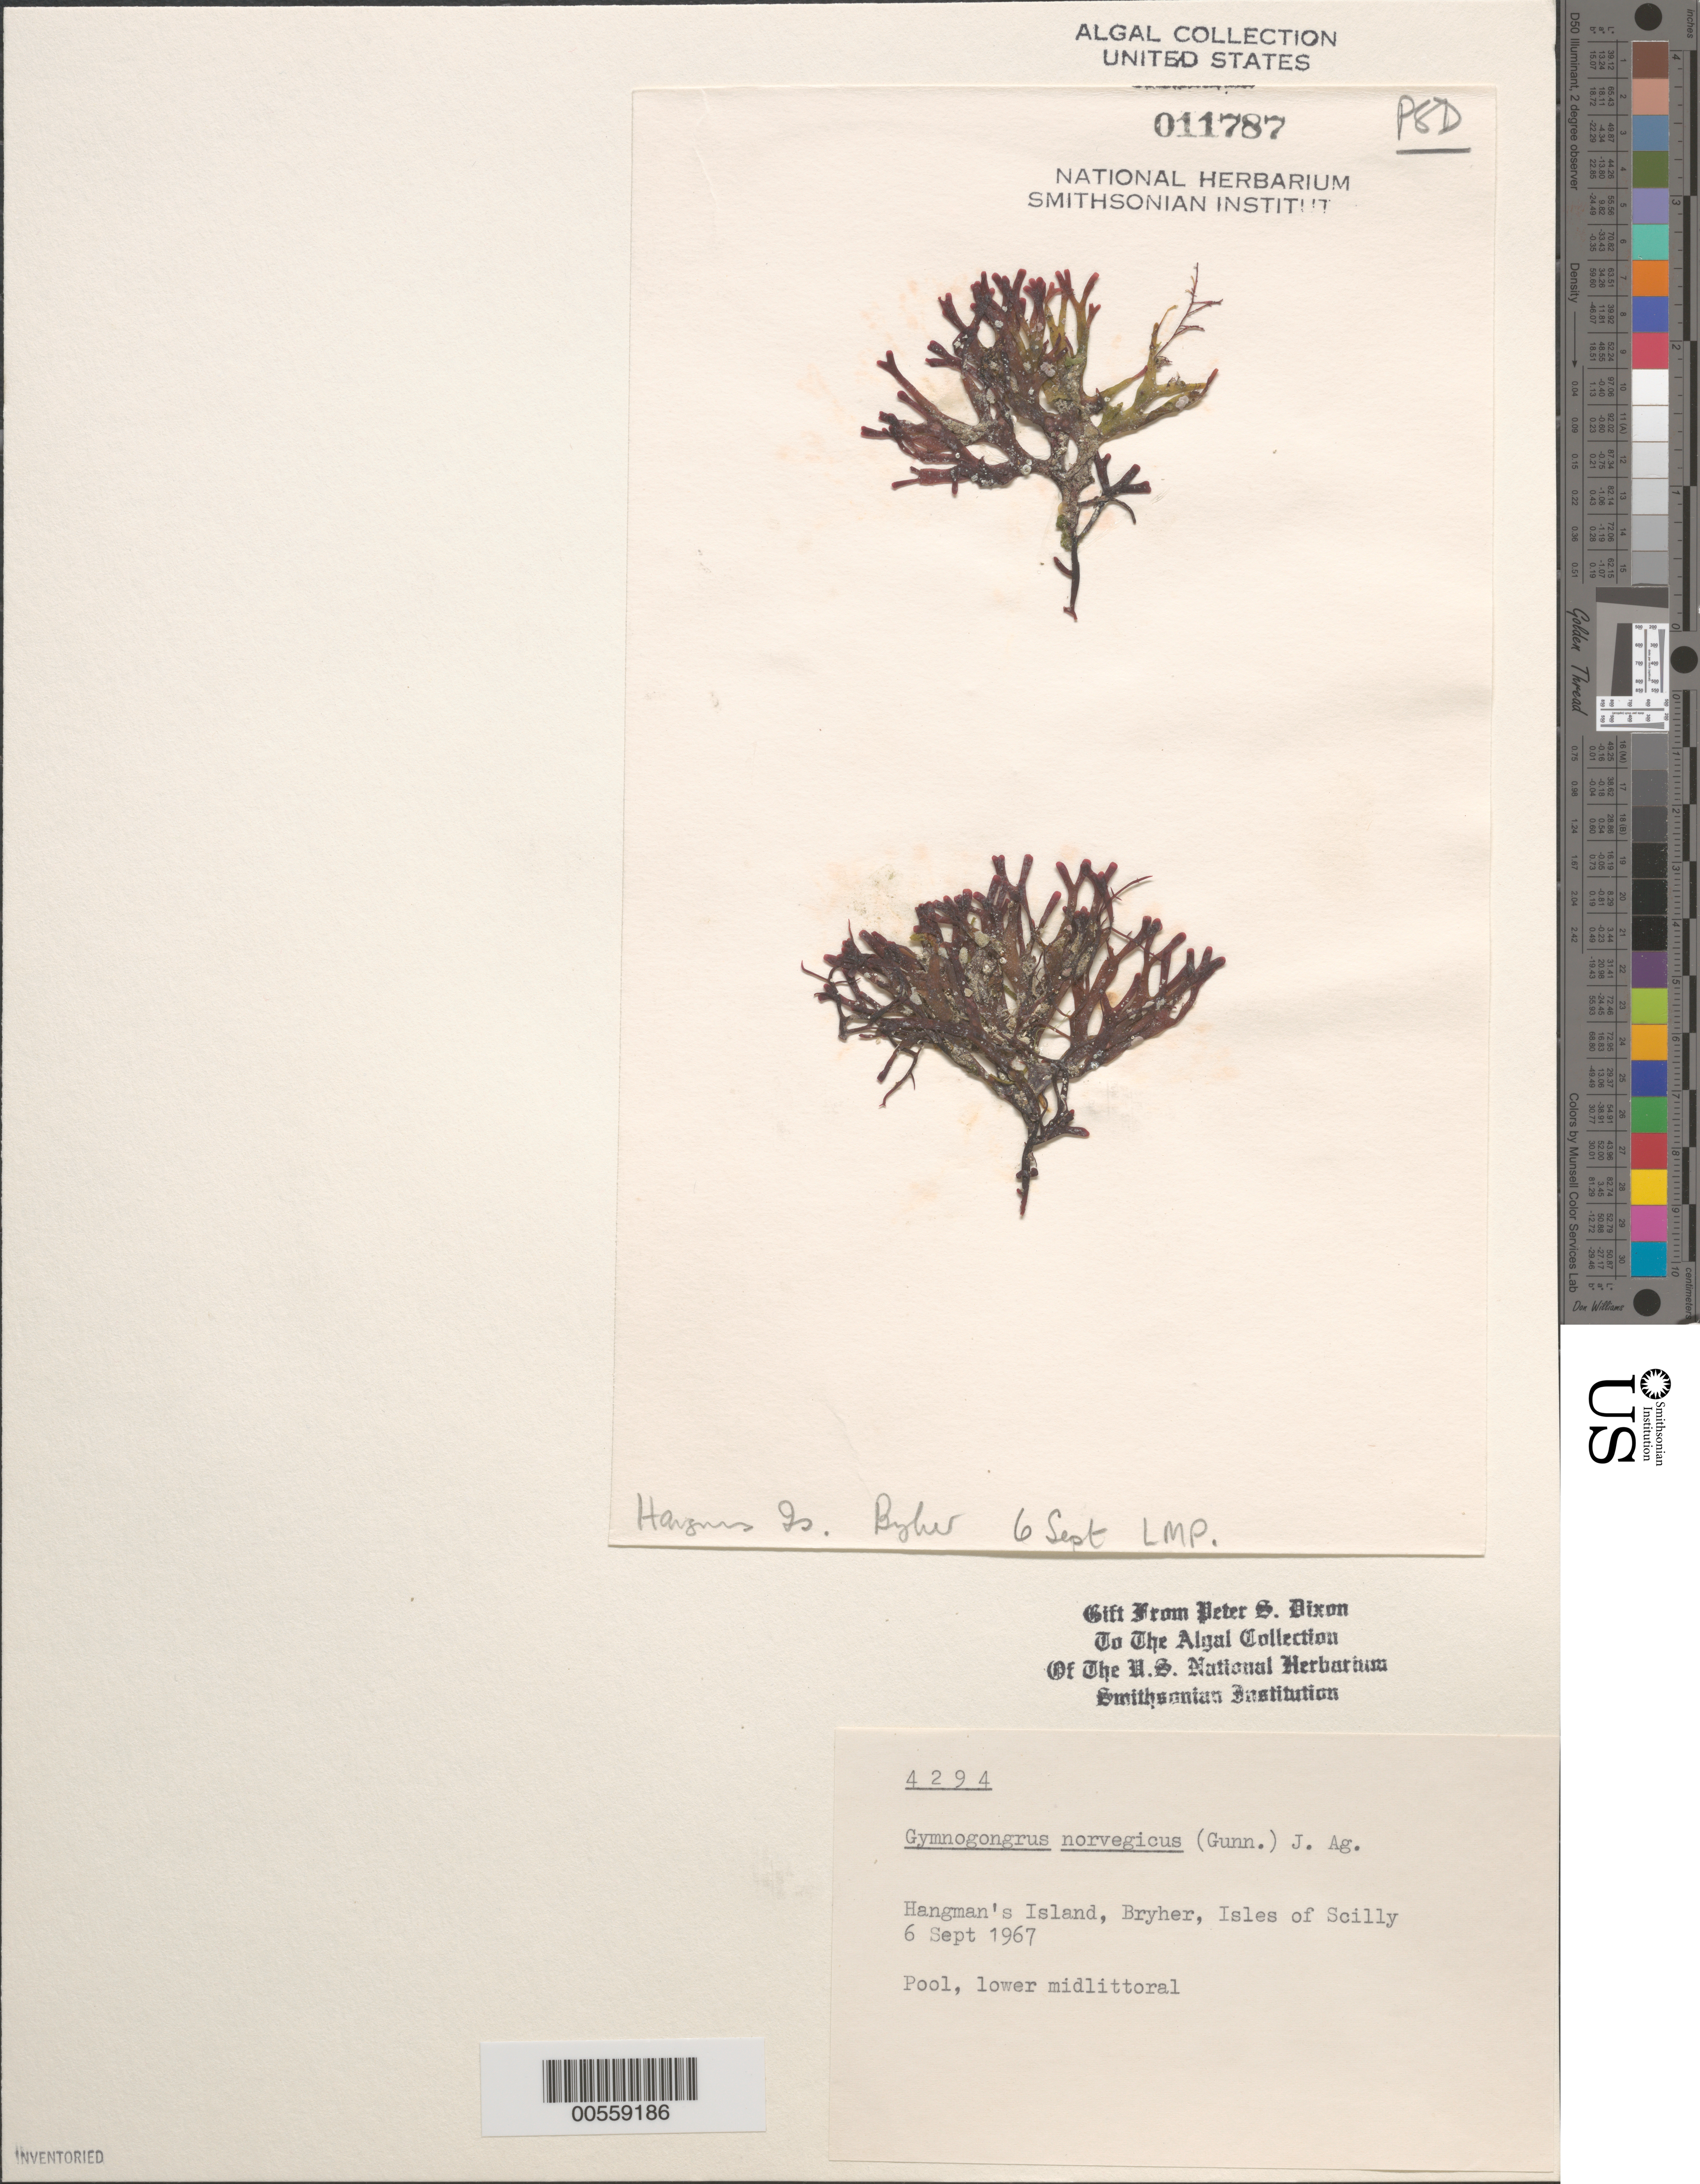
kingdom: Plantae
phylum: Rhodophyta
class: Florideophyceae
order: Gigartinales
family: Gigartinaceae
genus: Chondrus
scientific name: Chondrus crispus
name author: Stackh.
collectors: P. S. Dixon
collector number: PSD 4294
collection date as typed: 06 Sep 1967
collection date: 1967-09-06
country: United Kingdom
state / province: England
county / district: Council of the Isles of Scilly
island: Bryher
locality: Hangman's Island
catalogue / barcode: US 11787